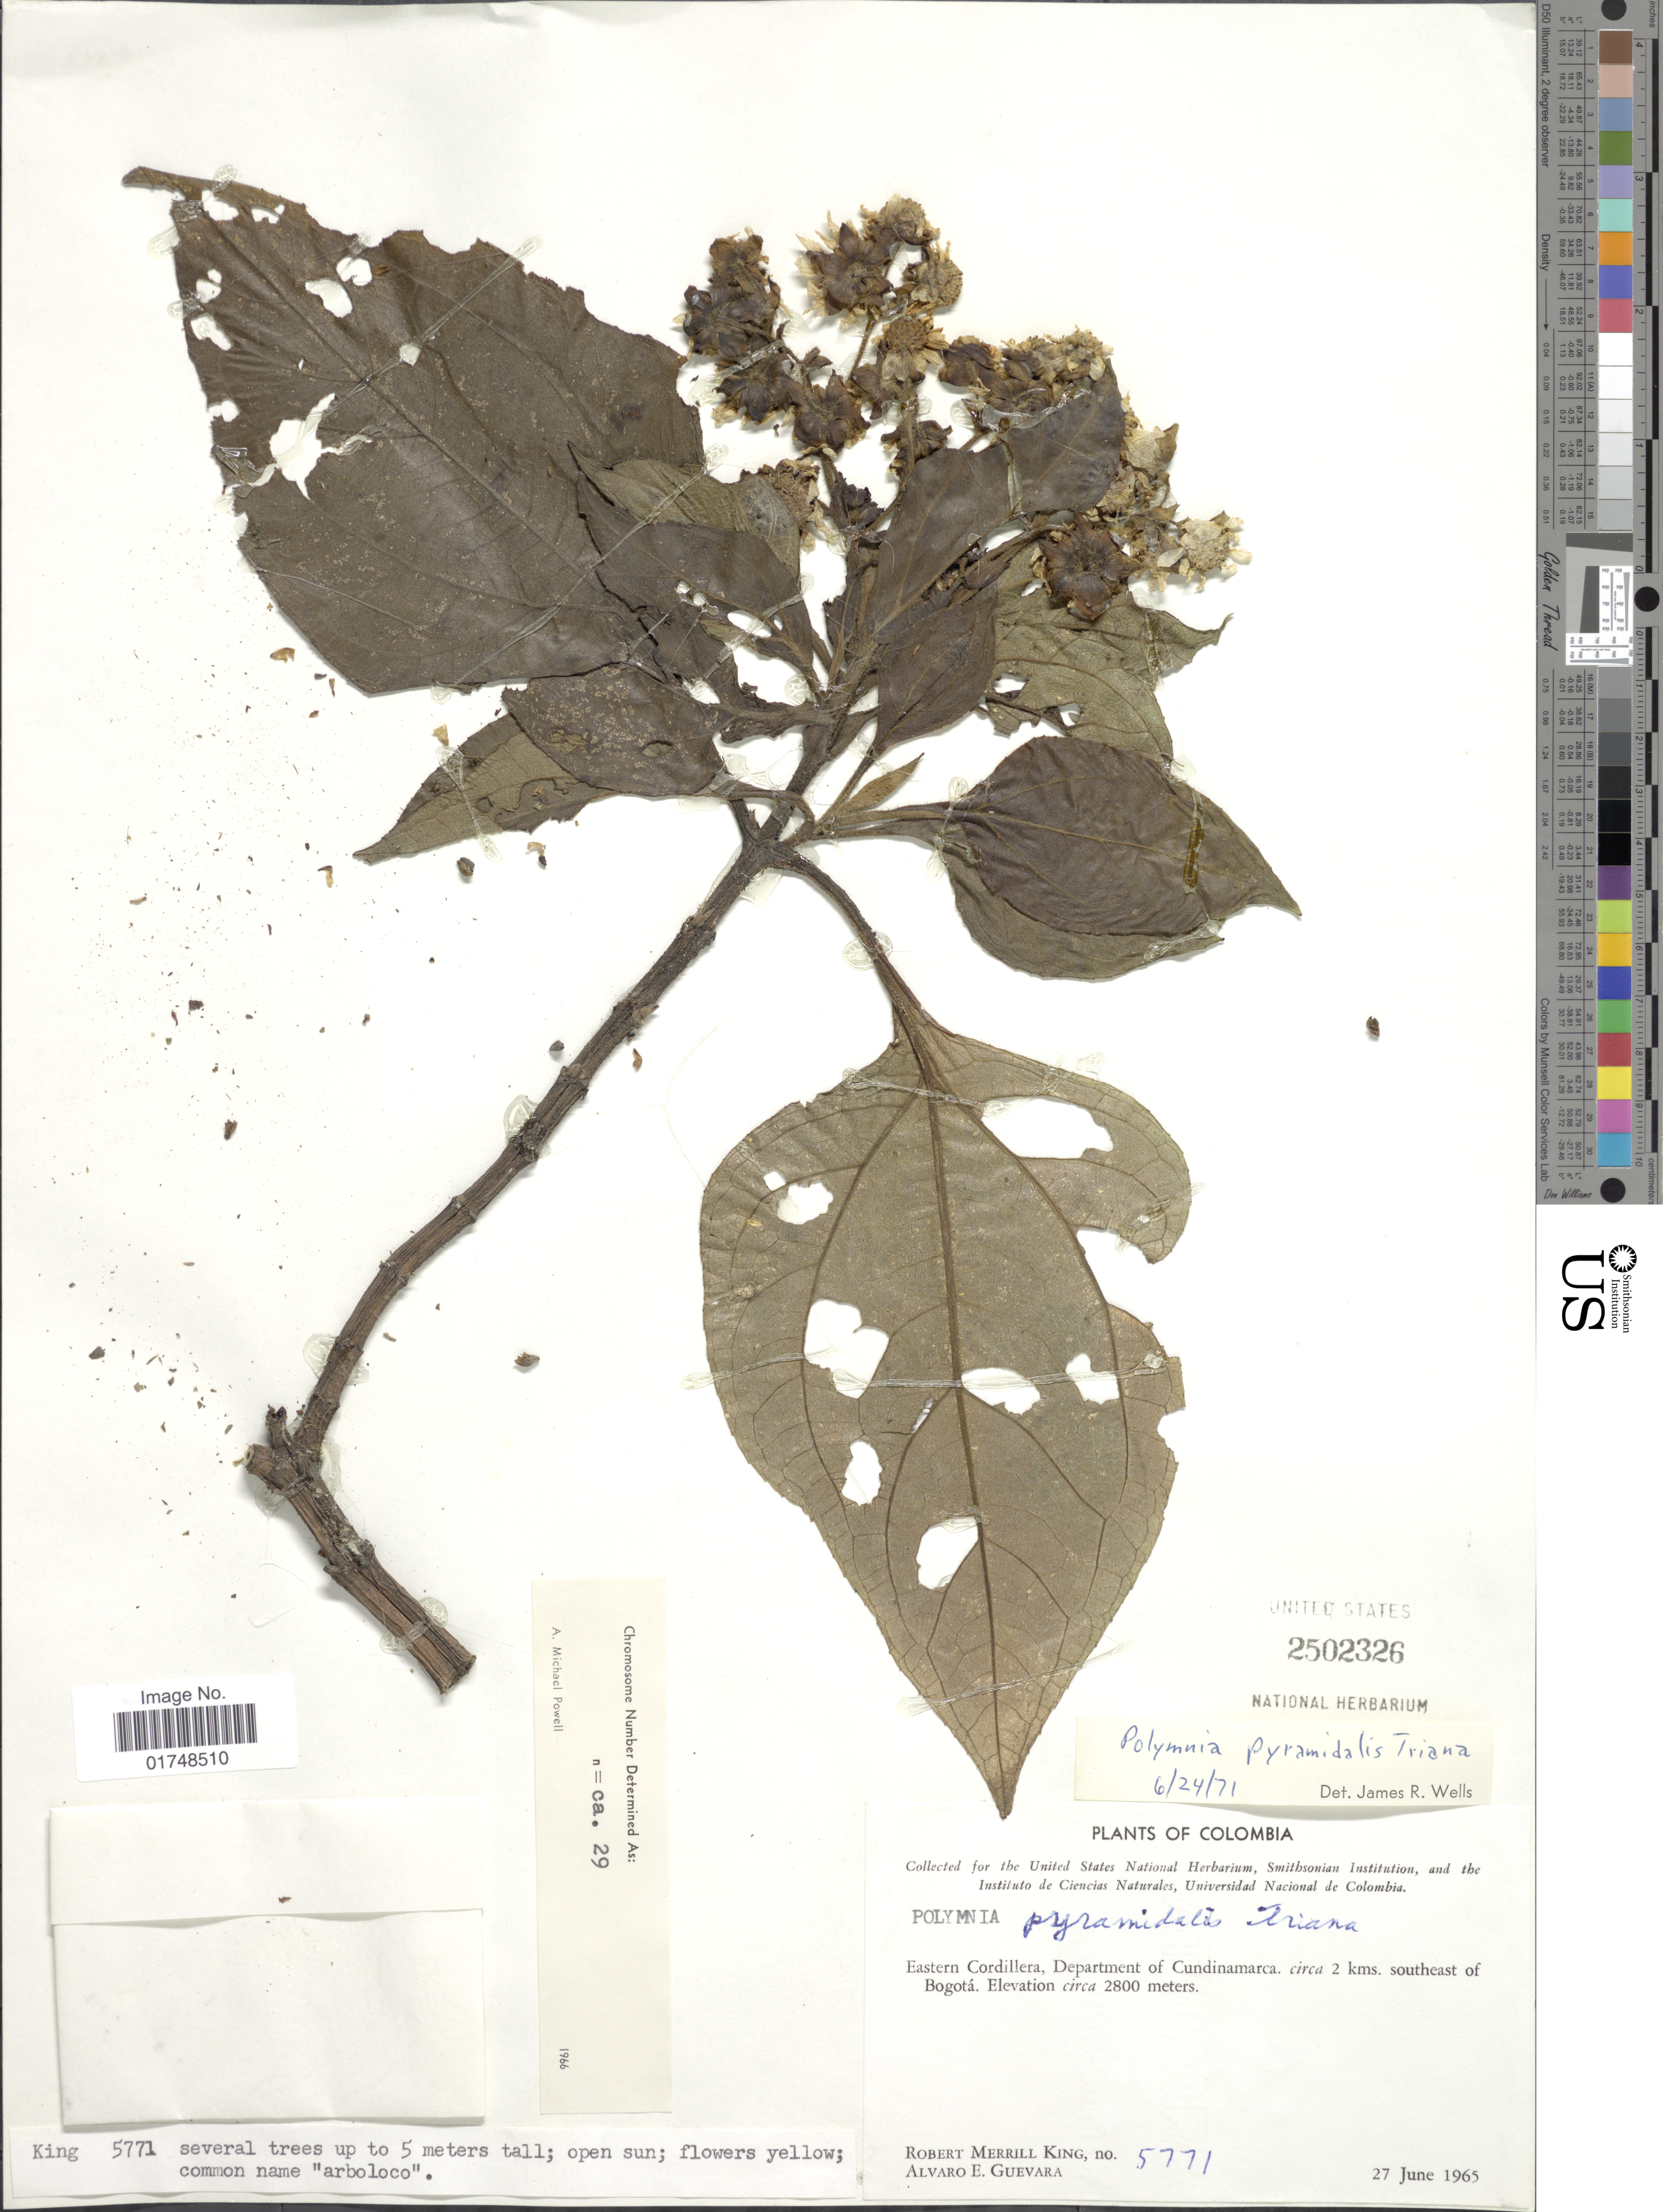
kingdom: Plantae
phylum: Tracheophyta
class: Magnoliopsida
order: Asterales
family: Asteraceae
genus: Smallanthus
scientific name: Smallanthus pyramidalis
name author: (Triana) H. Rob.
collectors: R. M. King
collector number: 5771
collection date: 1965-06-27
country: Colombia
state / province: Cundinamarca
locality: Eastern Cordillera, Department of Cundinamarca. circa 2 kms. souitheast of Bogota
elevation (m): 2800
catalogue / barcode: US 2502326